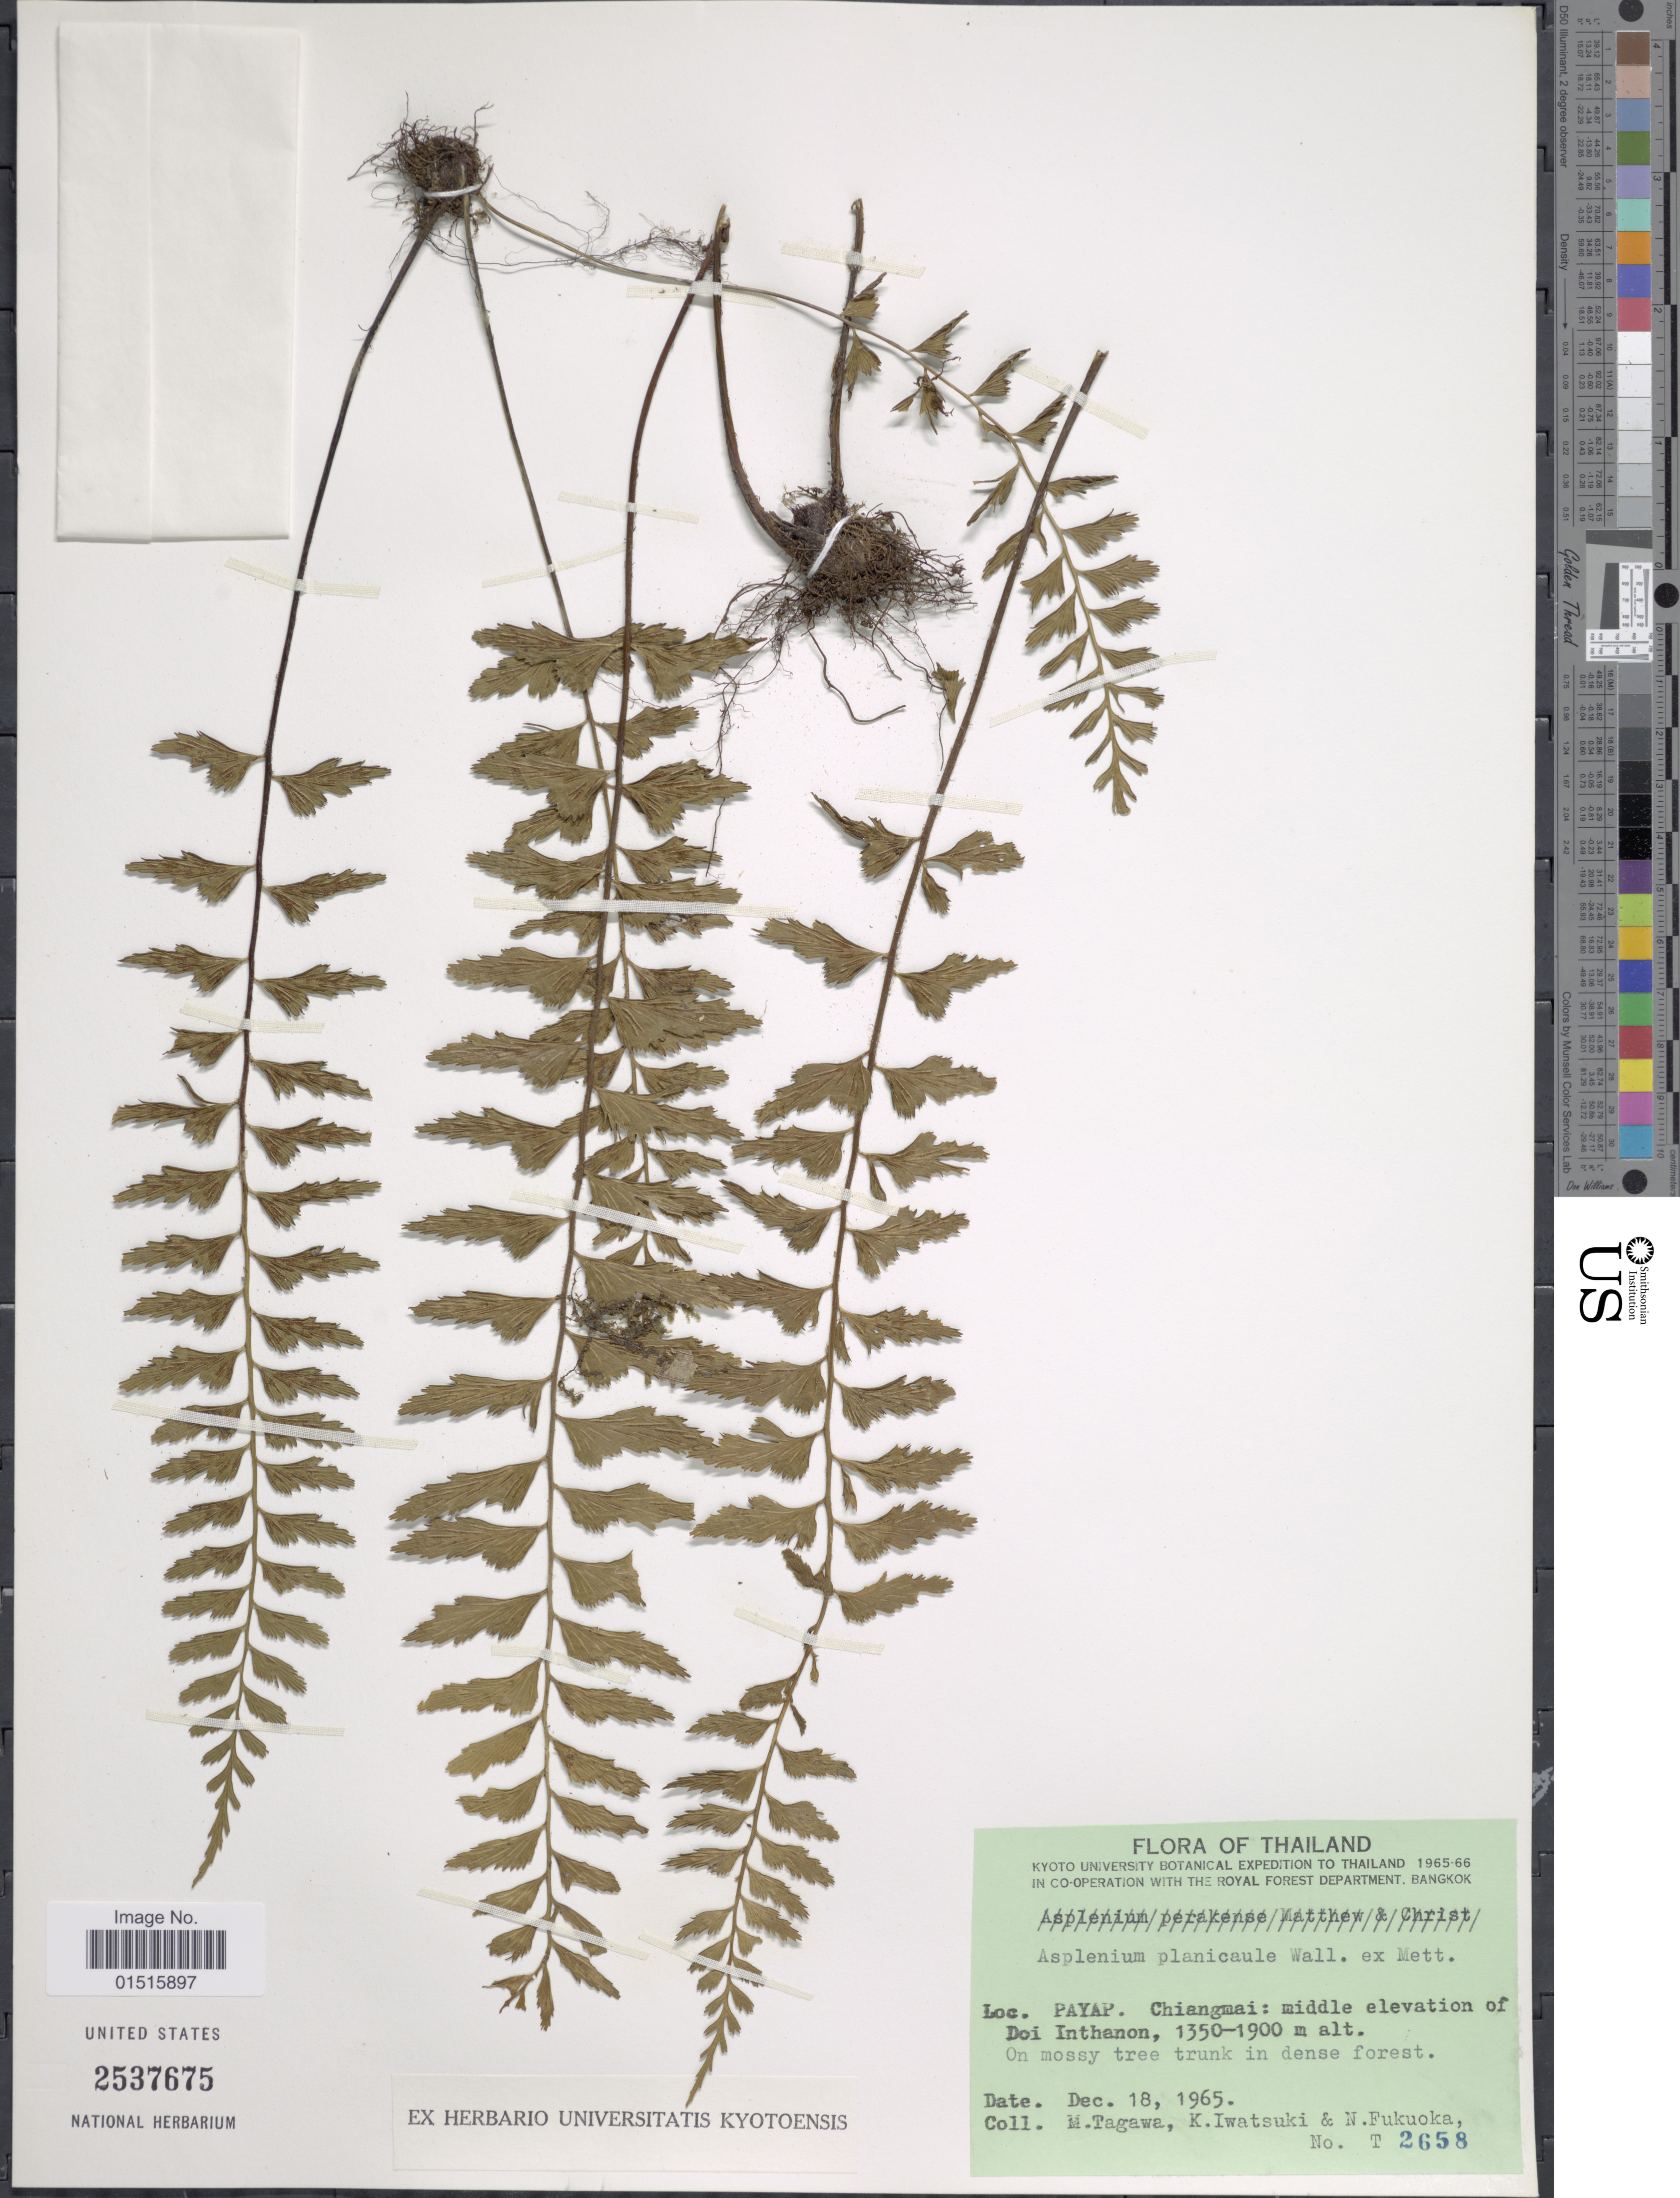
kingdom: Plantae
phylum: Tracheophyta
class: Polypodiopsida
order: Polypodiales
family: Aspleniaceae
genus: Asplenium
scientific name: Asplenium yoshinagae var. planicaule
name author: (Wall. ex Mett.) C.V. Morton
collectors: M. Tagawa, K. Iwatsuki & N. Fukuoka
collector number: T 2658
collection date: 1965-12-18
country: Thailand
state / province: Chiang Mai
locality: Payap, Chiangmai: middle elevation of Doi Inthanon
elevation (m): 1350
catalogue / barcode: US 2537675